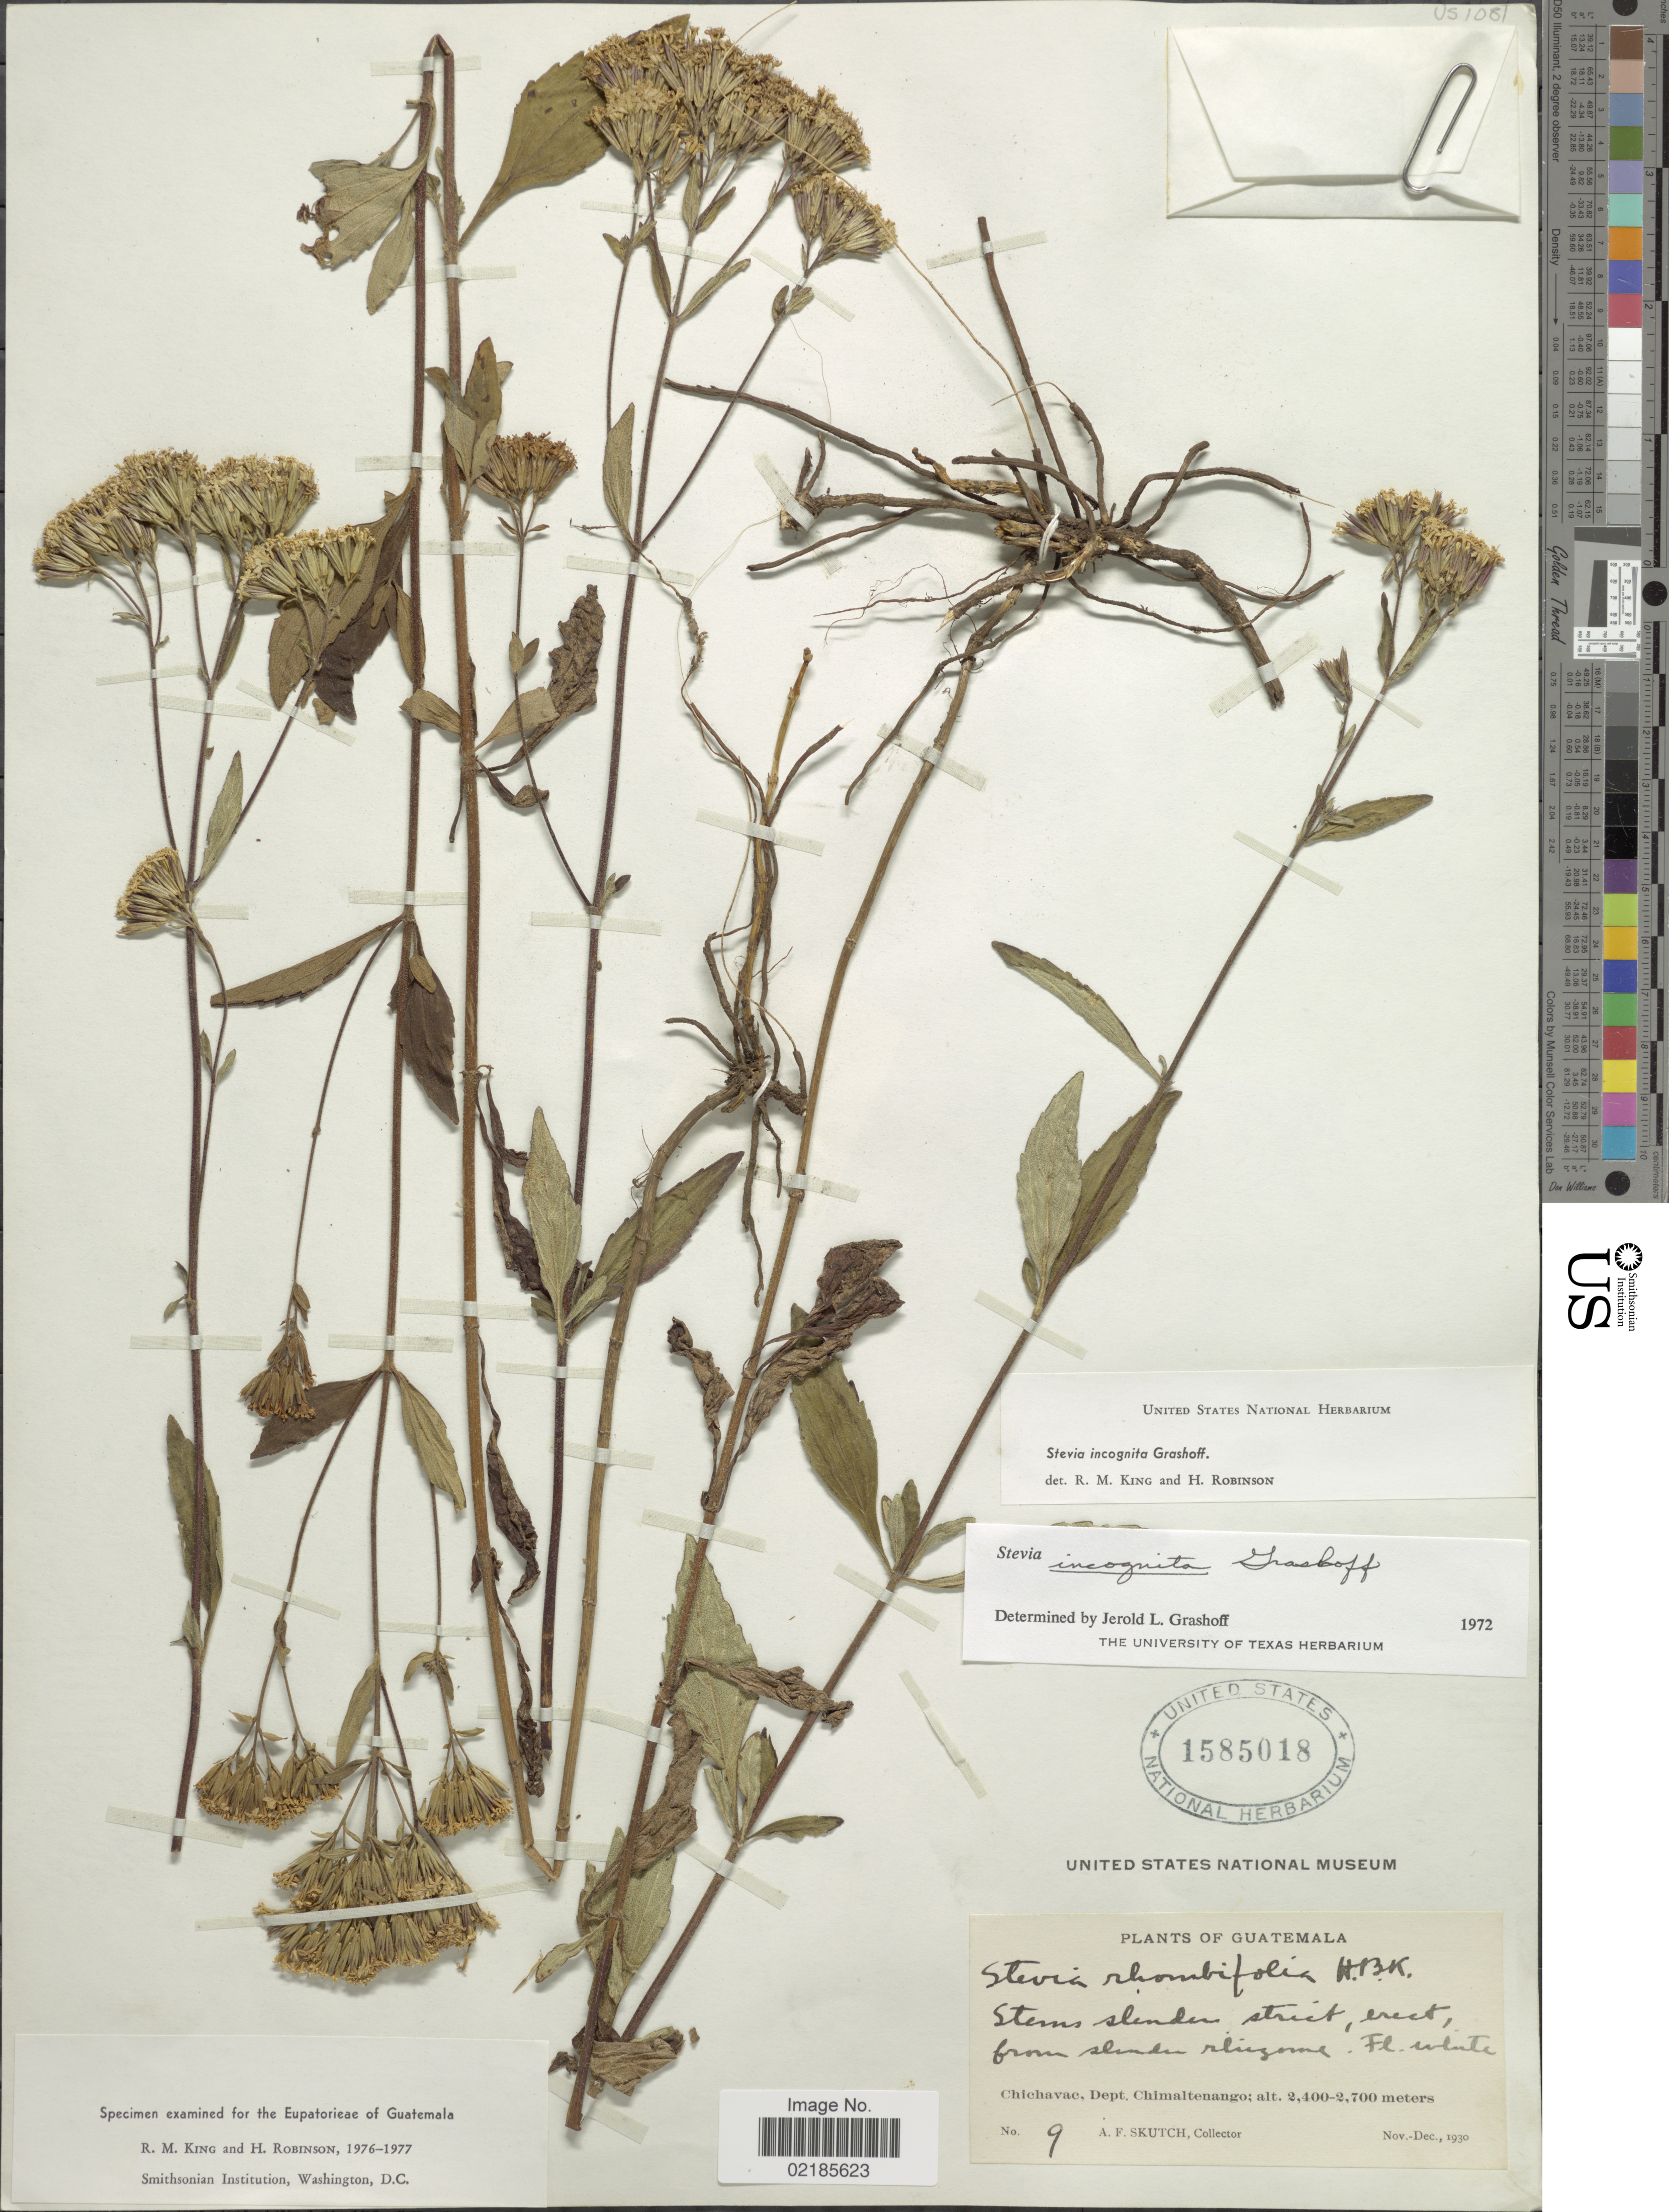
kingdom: Plantae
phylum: Tracheophyta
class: Magnoliopsida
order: Asterales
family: Asteraceae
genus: Stevia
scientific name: Stevia incognita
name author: Grashoff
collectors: A. F. Skutch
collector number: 9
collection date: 1930-11/1930-12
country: Guatemala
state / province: Chimaltenango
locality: Chichavac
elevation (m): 2400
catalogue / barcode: US 1585018